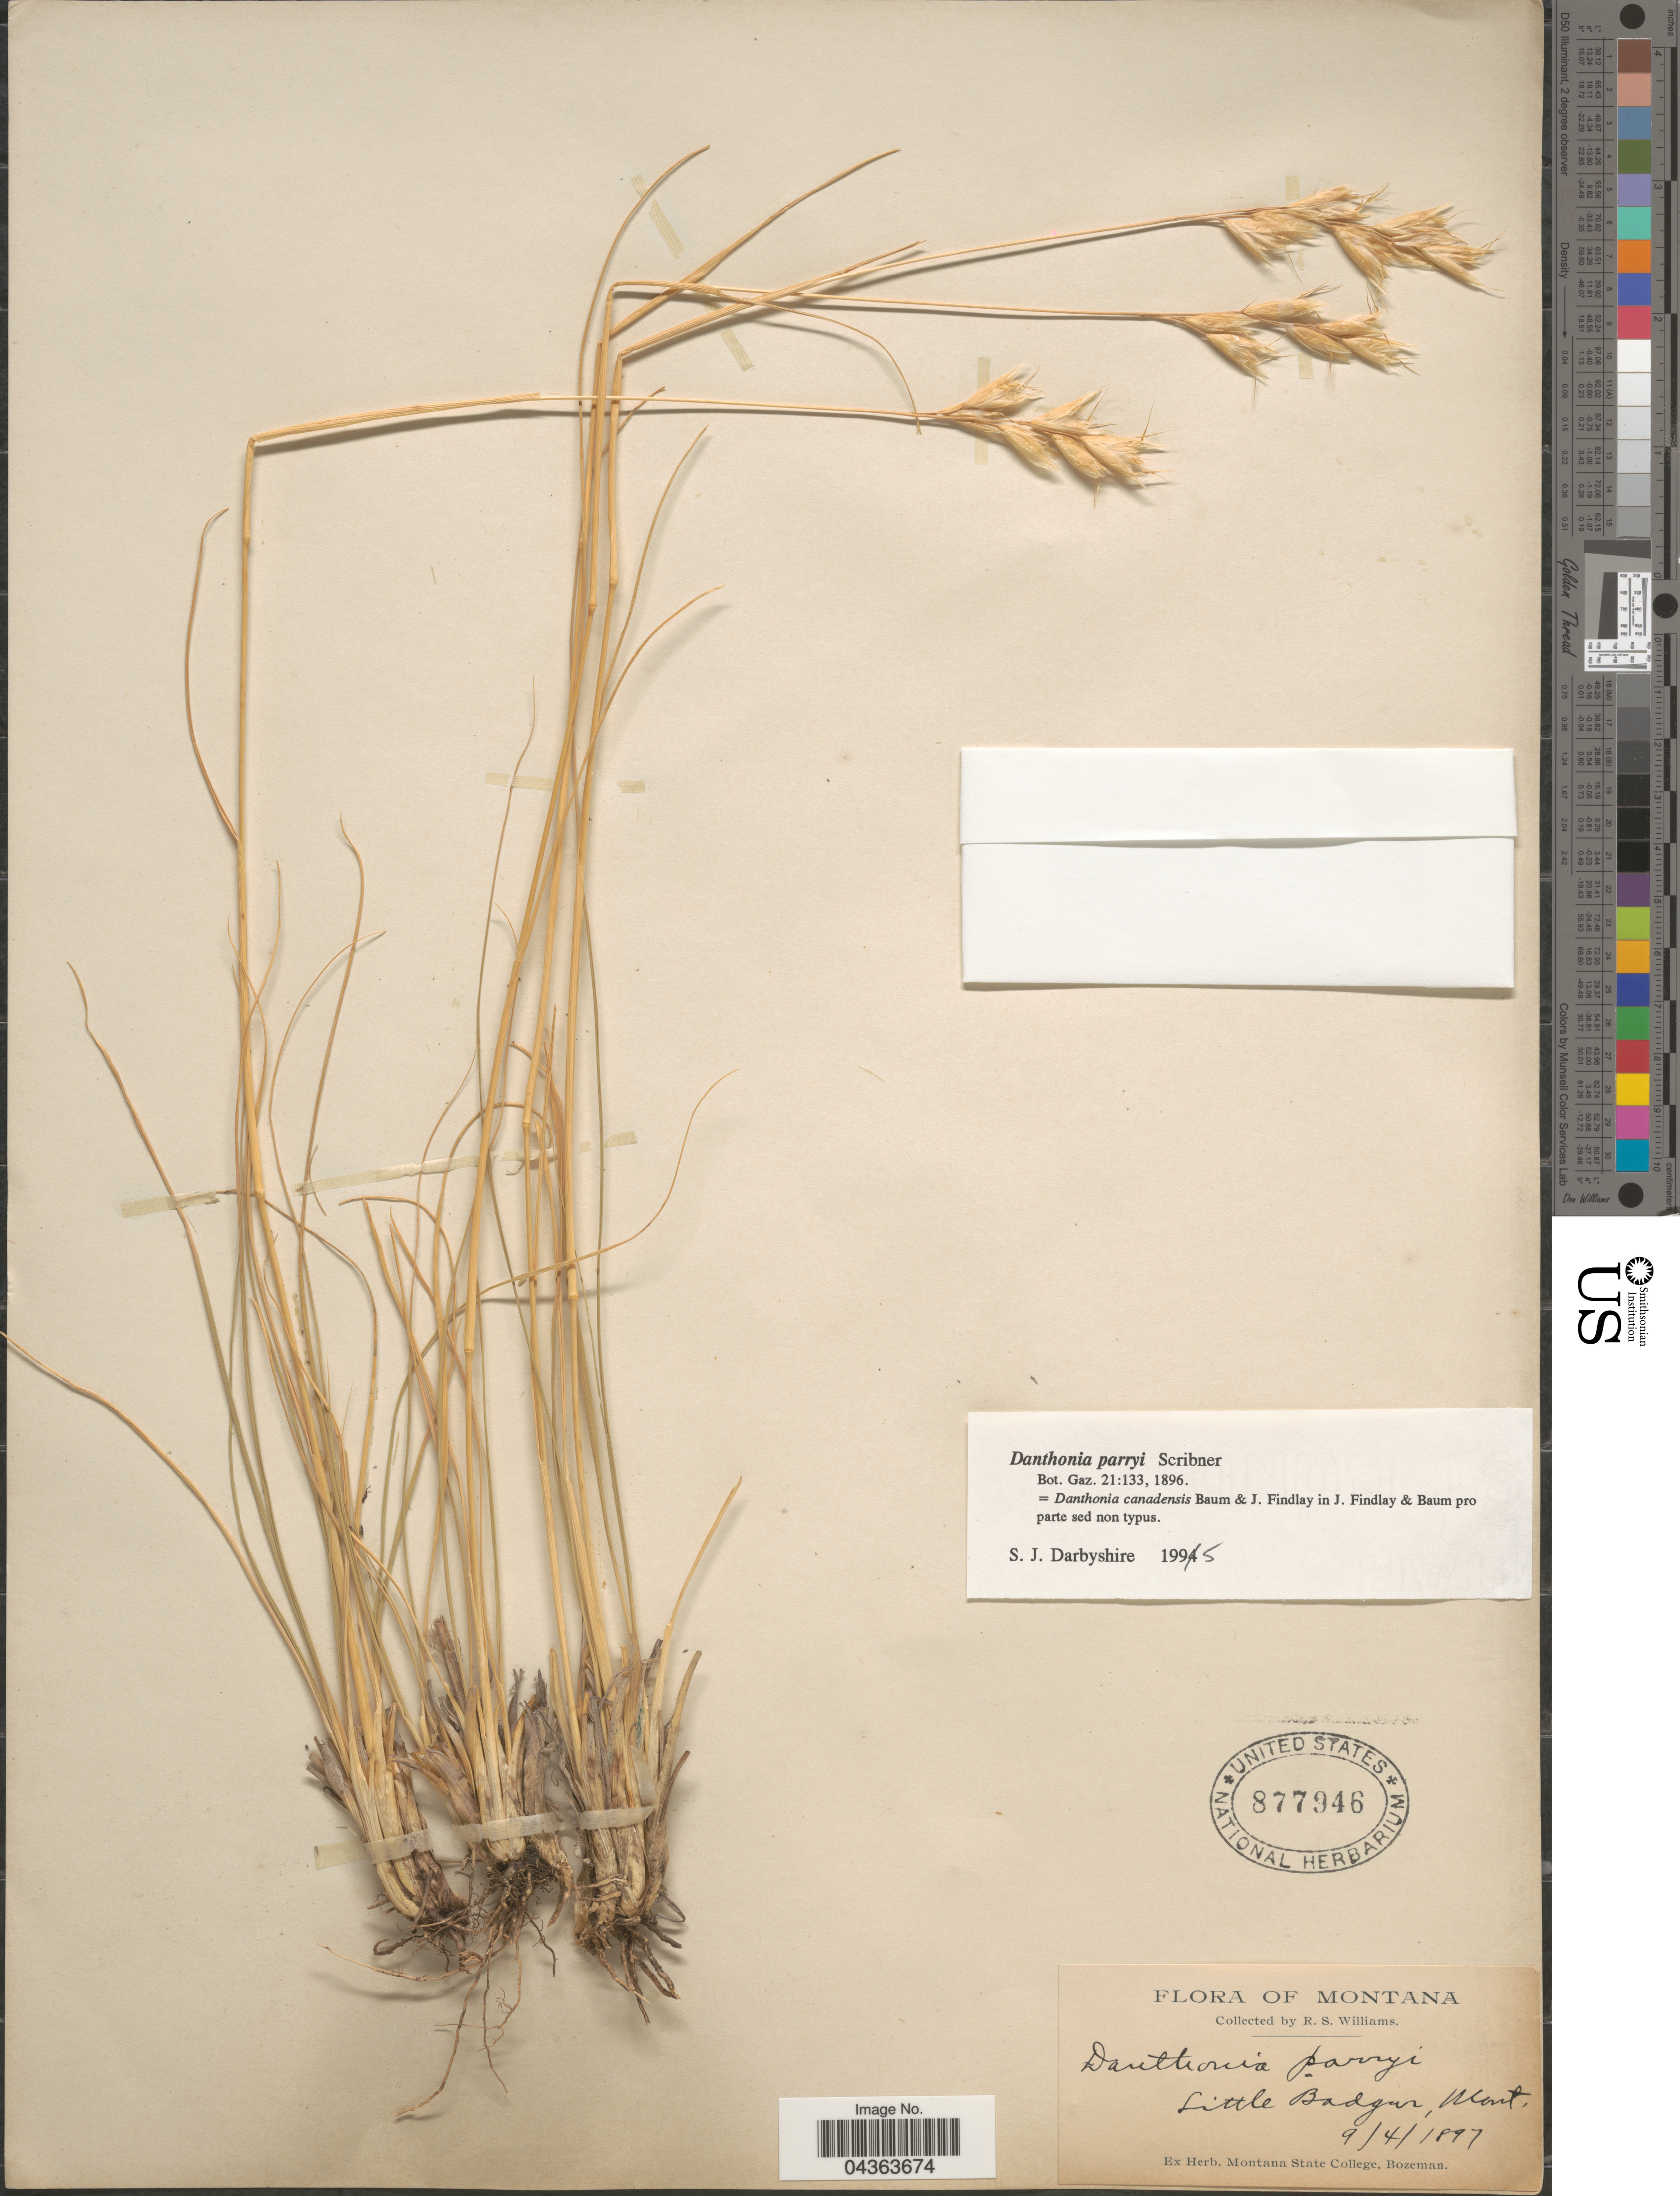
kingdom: Plantae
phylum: Tracheophyta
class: Liliopsida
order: Poales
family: Poaceae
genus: Danthonia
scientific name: Danthonia parryi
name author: Scribn.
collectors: R. S. Williams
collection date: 1897-09-04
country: United States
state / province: Montana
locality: Little Badger.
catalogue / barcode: US 877946